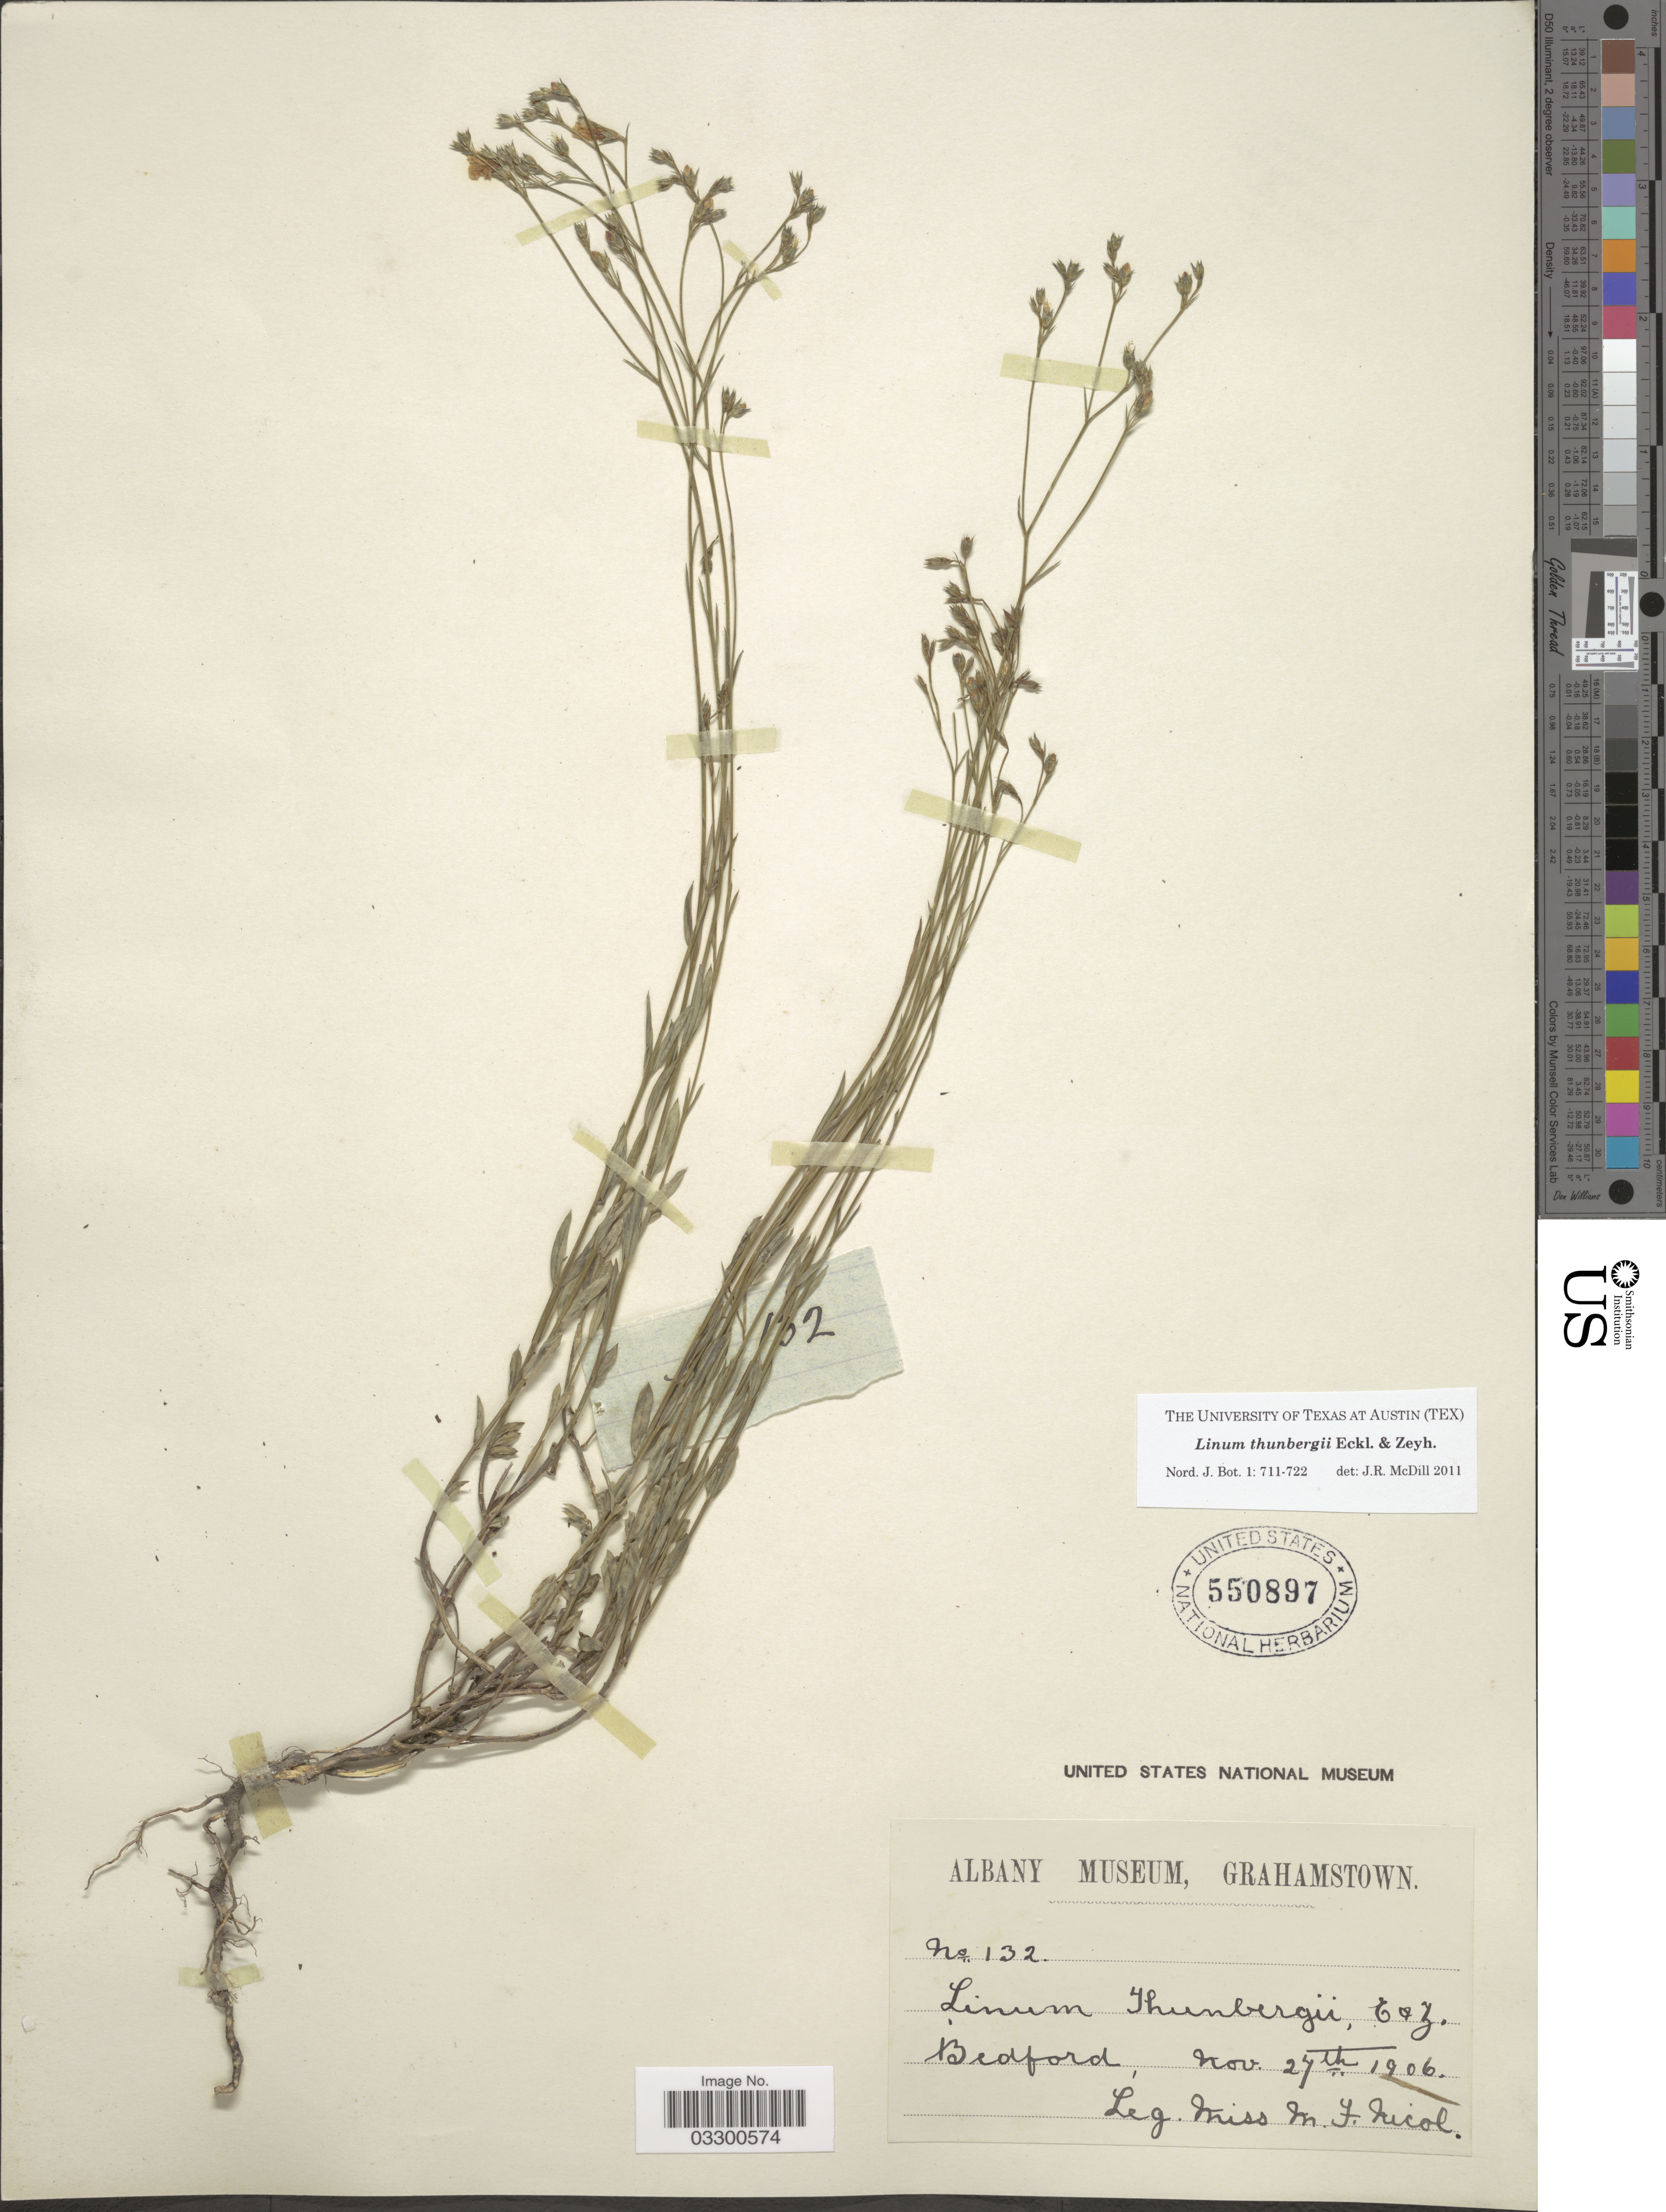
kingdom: Plantae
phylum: Tracheophyta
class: Magnoliopsida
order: Malpighiales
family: Linaceae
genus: Linum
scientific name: Linum thunbergii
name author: Eckl. & Zeyh.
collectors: M. Nicol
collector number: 132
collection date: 1906-11-27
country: South Africa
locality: Bedford.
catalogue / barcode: US 550897